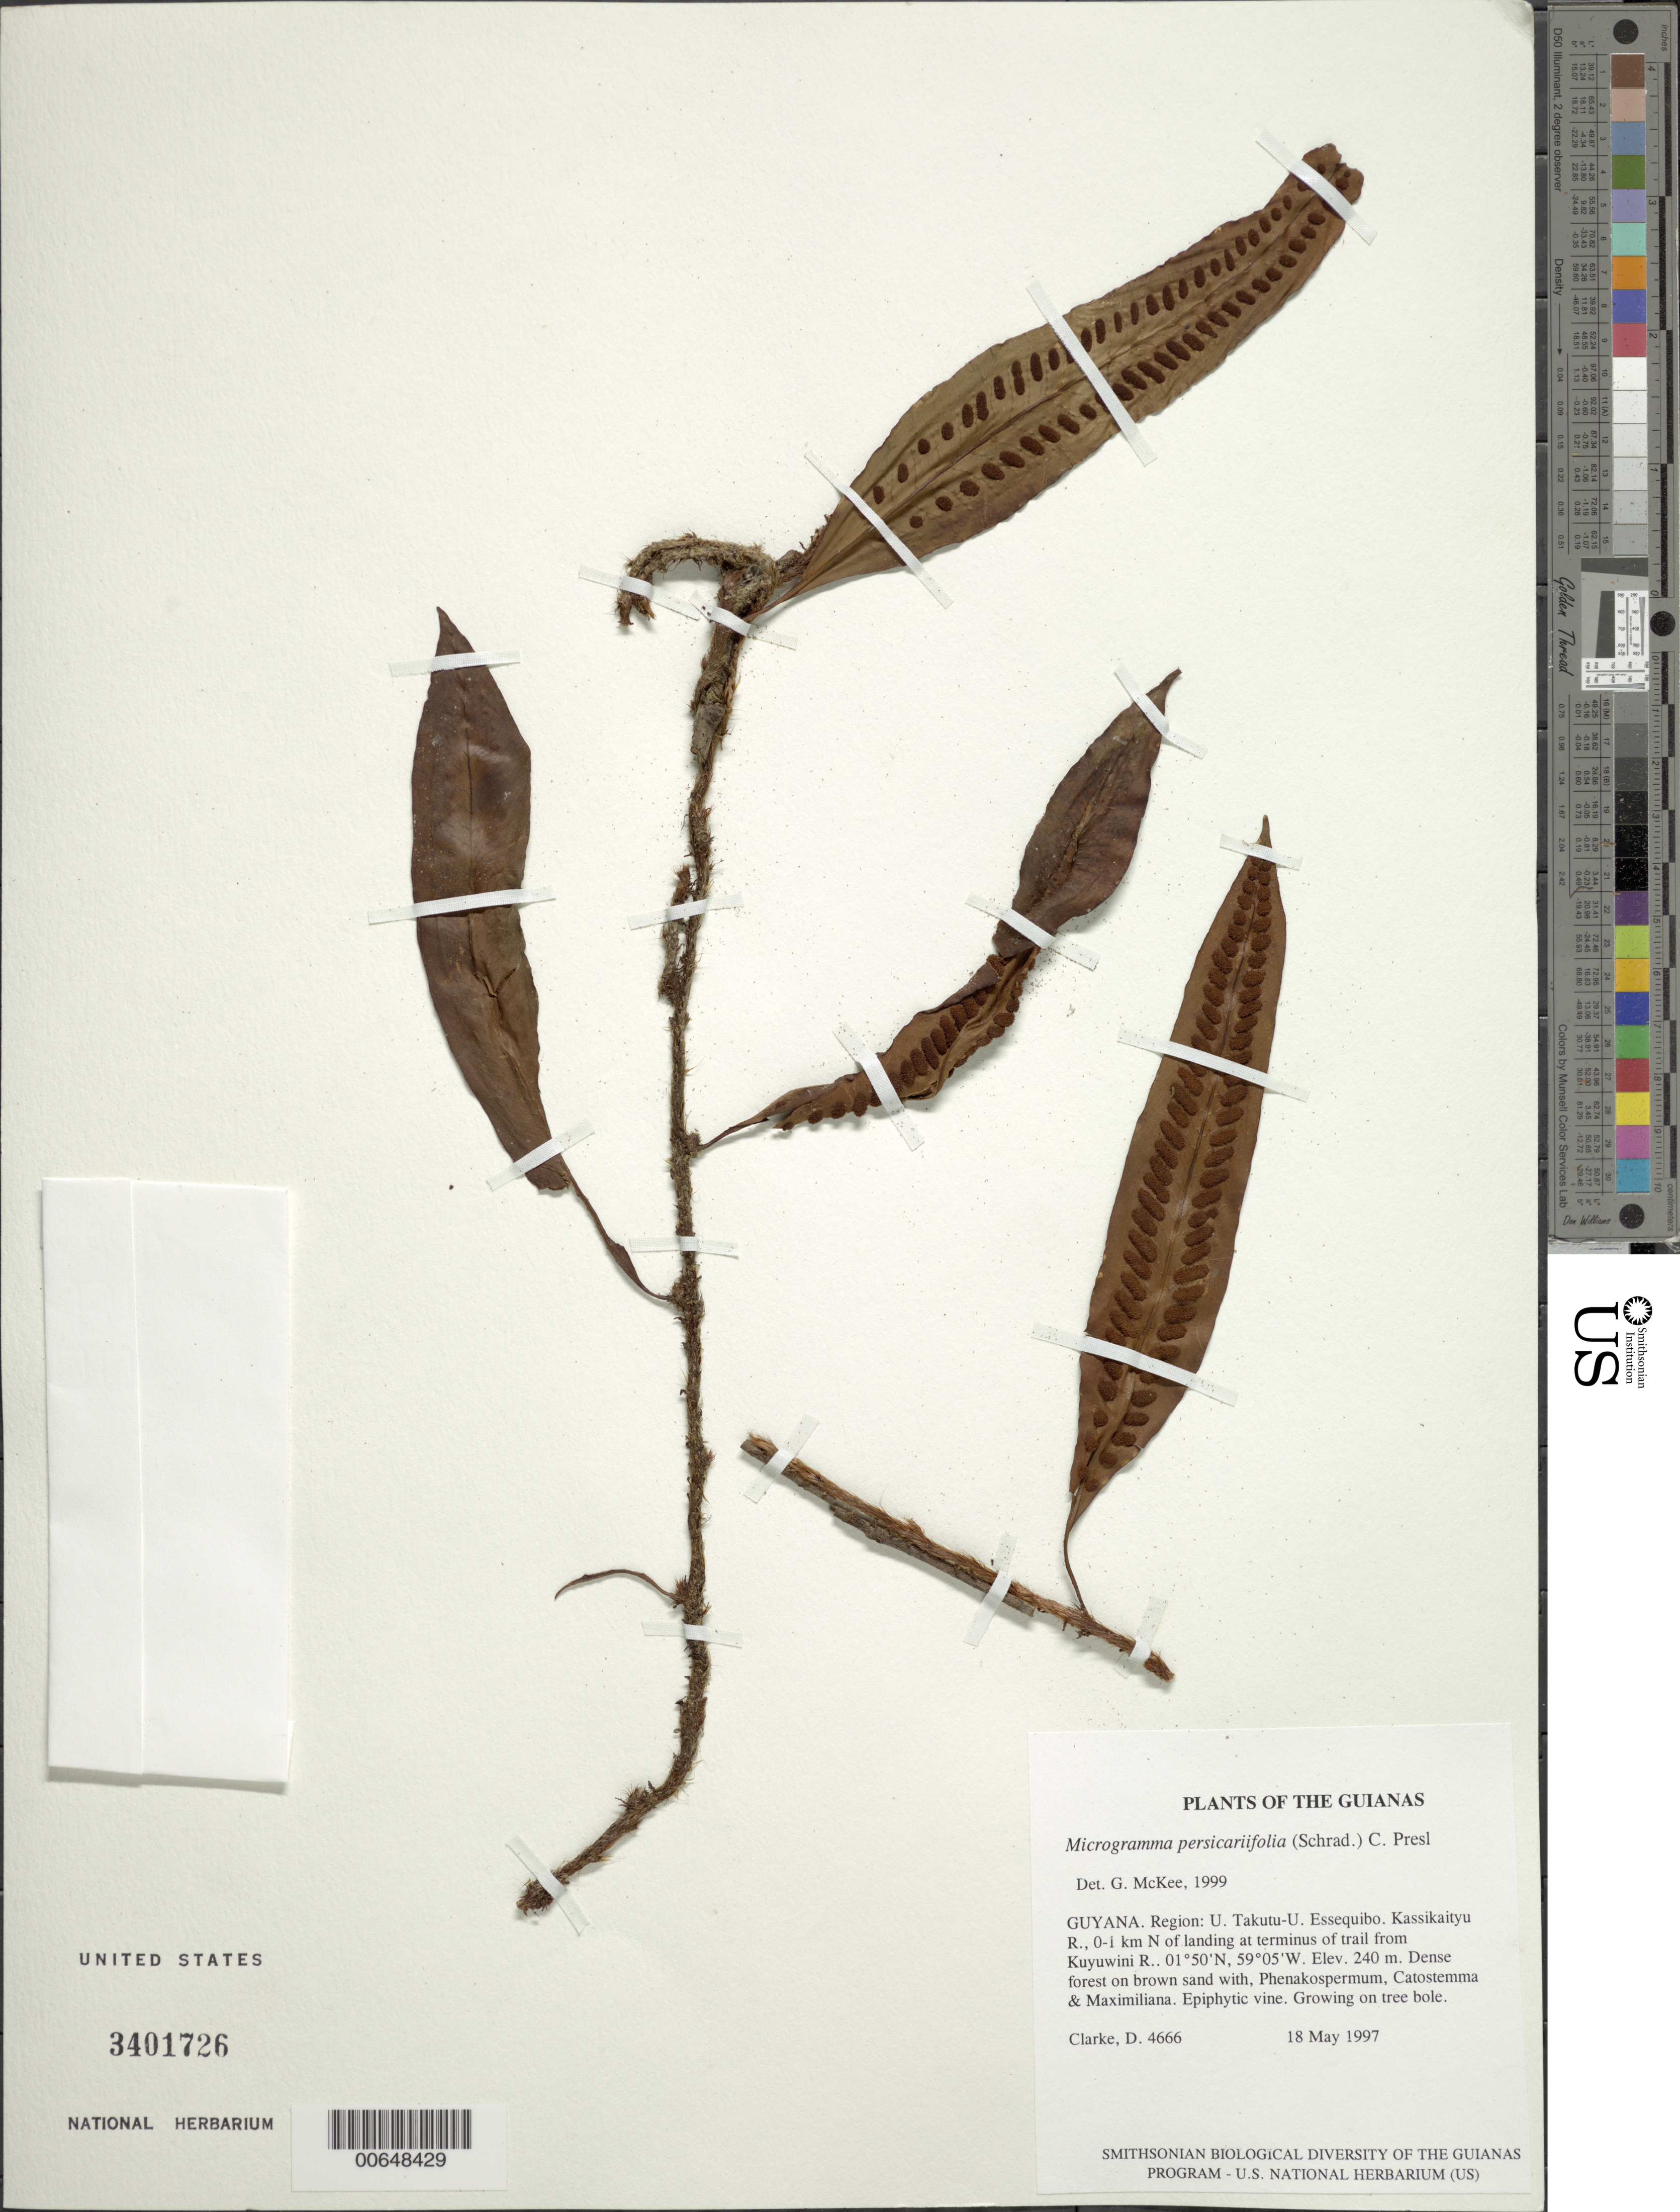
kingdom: Plantae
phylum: Tracheophyta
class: Polypodiopsida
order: Polypodiales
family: Polypodiaceae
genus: Microgramma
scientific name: Microgramma persicariifolia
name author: (Schrad.) C. Presl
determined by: McKee, G. S., (US), NMNH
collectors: H. D. Clarke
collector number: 4666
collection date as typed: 18 May 1997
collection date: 1997-05-18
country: Guyana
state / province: U. Takutu-U. Essequibo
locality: Kassikaityu R., 0-1 km N of landing at terminus of trail from Kuyuwini R.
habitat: Dense forest on brown sand with, Phenakospermum, Catostemma & Maximiliana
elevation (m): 240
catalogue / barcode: US 3401726